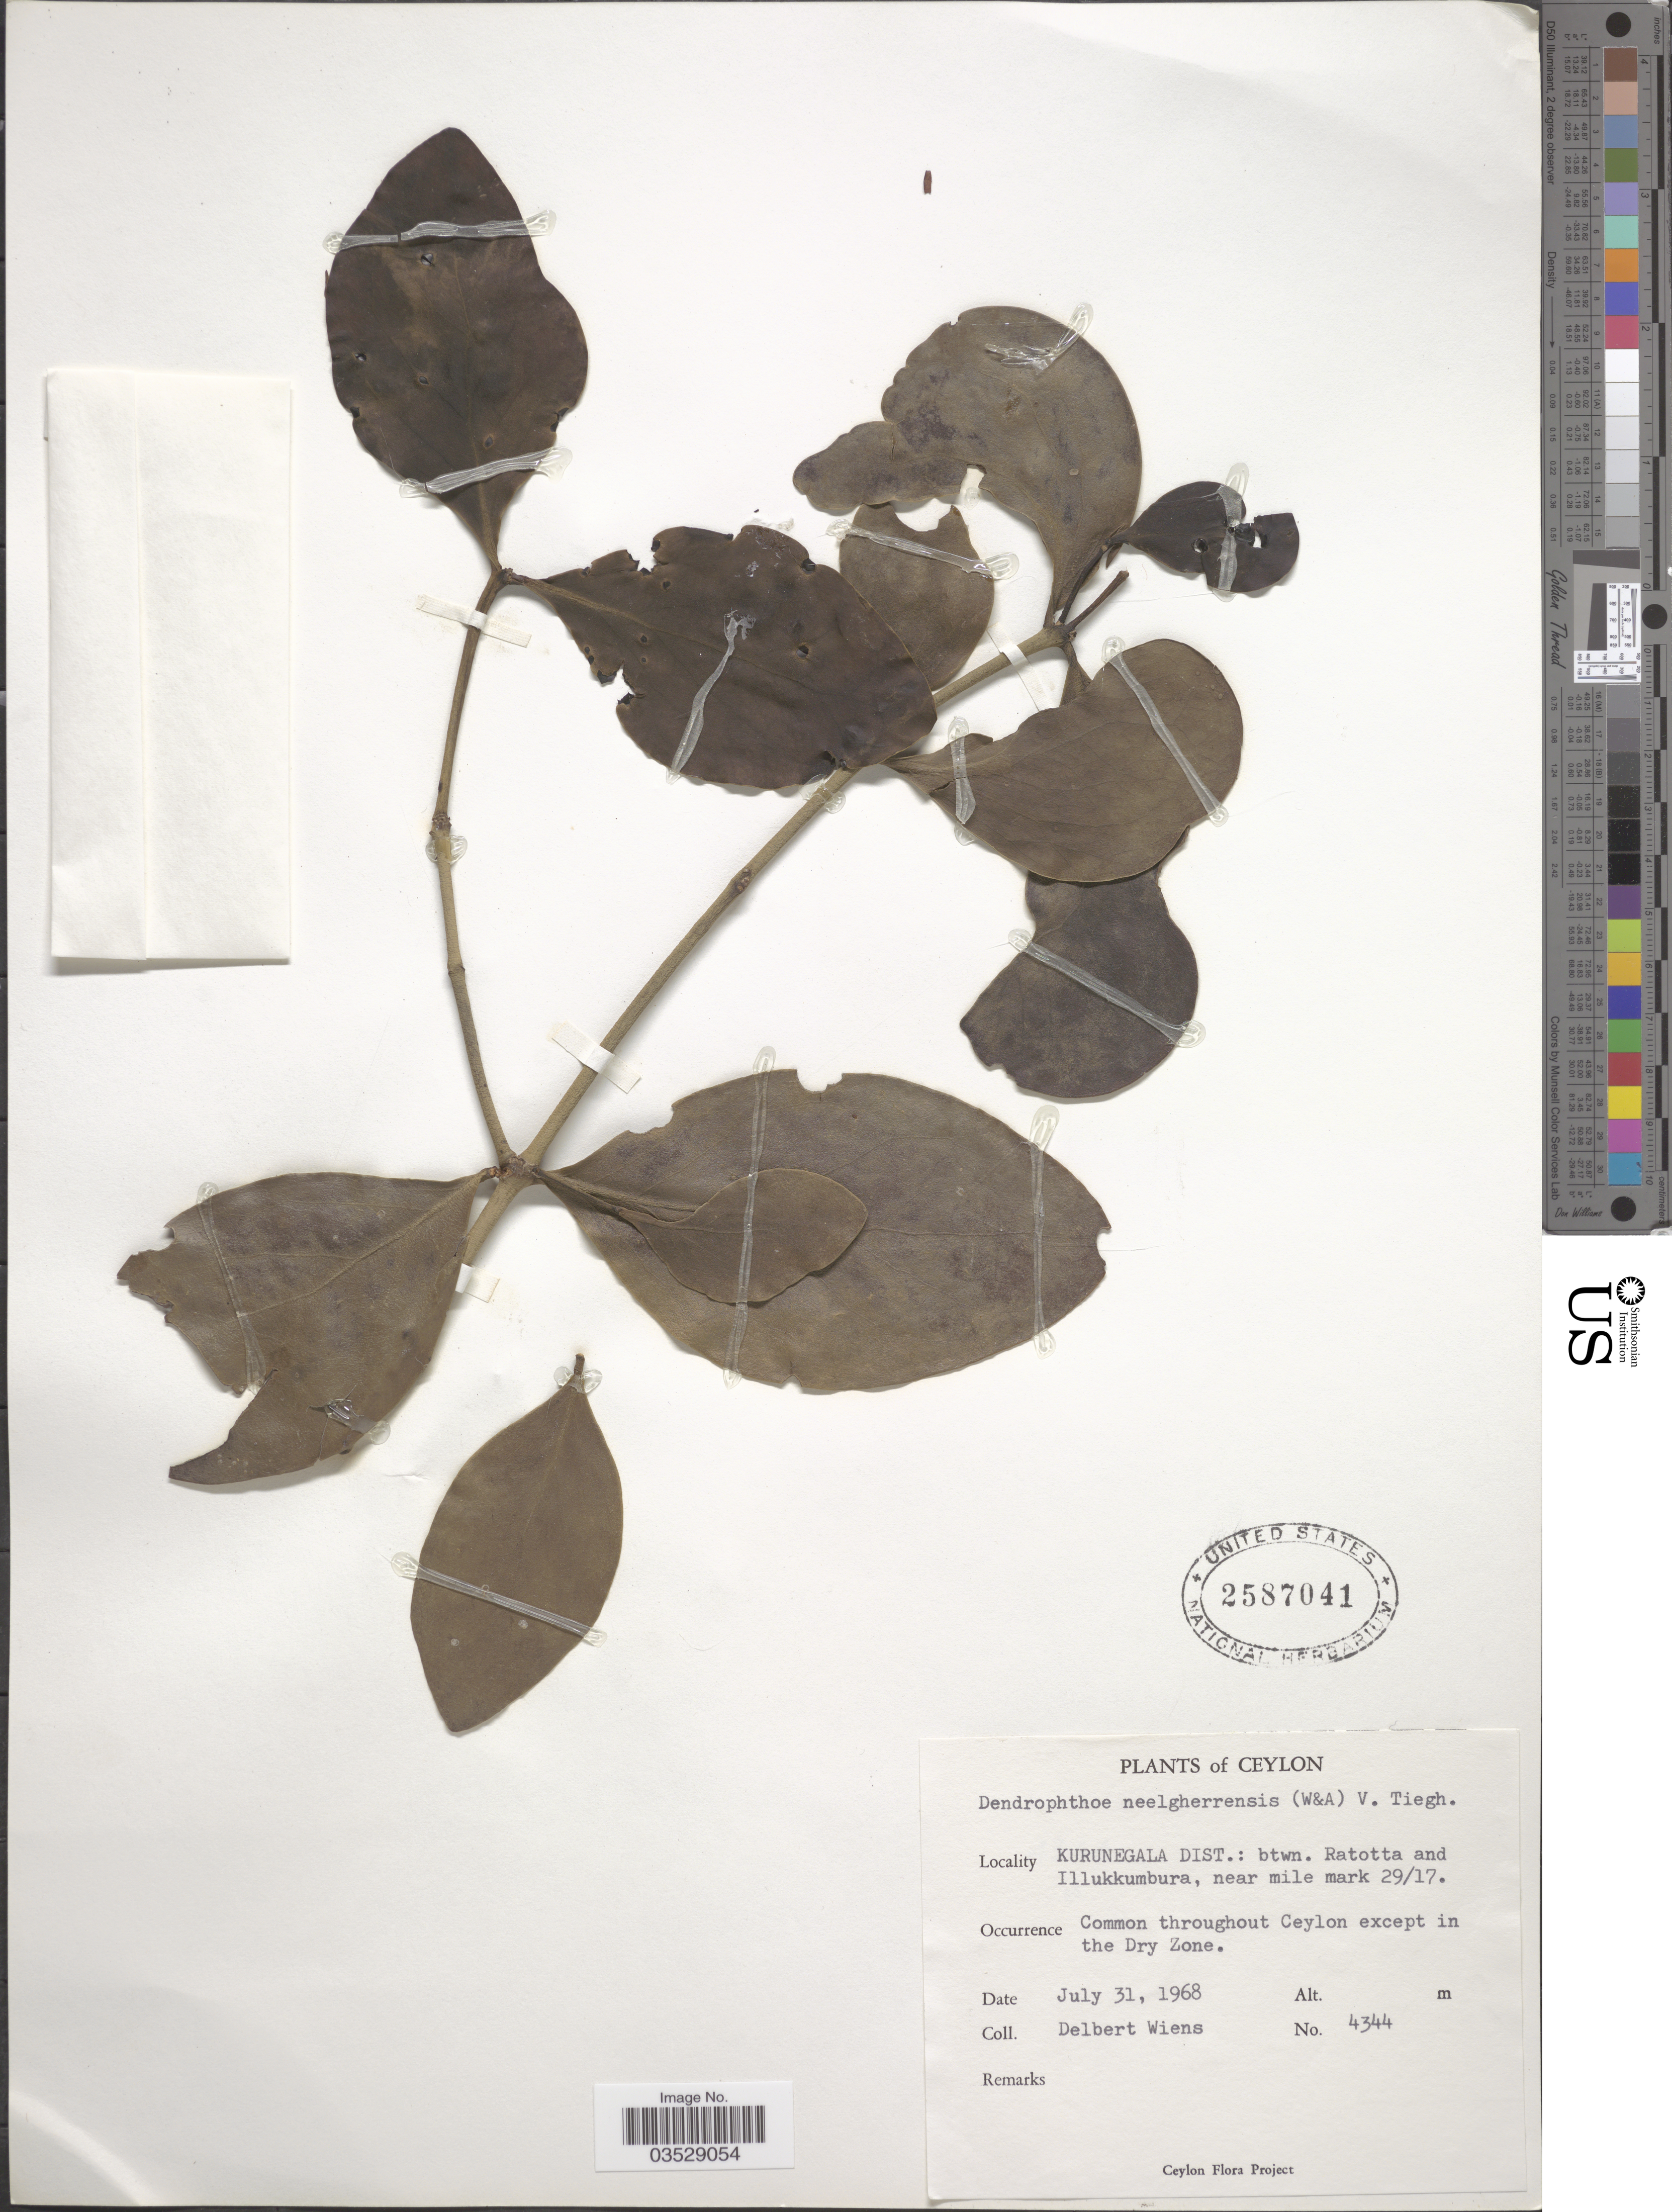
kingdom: Plantae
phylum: Tracheophyta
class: Magnoliopsida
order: Santalales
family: Loranthaceae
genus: Dendrophthoe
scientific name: Dendrophthoe trigona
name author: (Wight & Arn.) Danser ex Santapau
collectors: D. Wiens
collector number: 4344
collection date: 1968-07-31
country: Sri Lanka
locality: Ceylon. Kurunegala Dist.: btwn. Ratotta and Illukkumbura, near mile mark 29/17. Throughout Ceylon.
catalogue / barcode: US 2587041